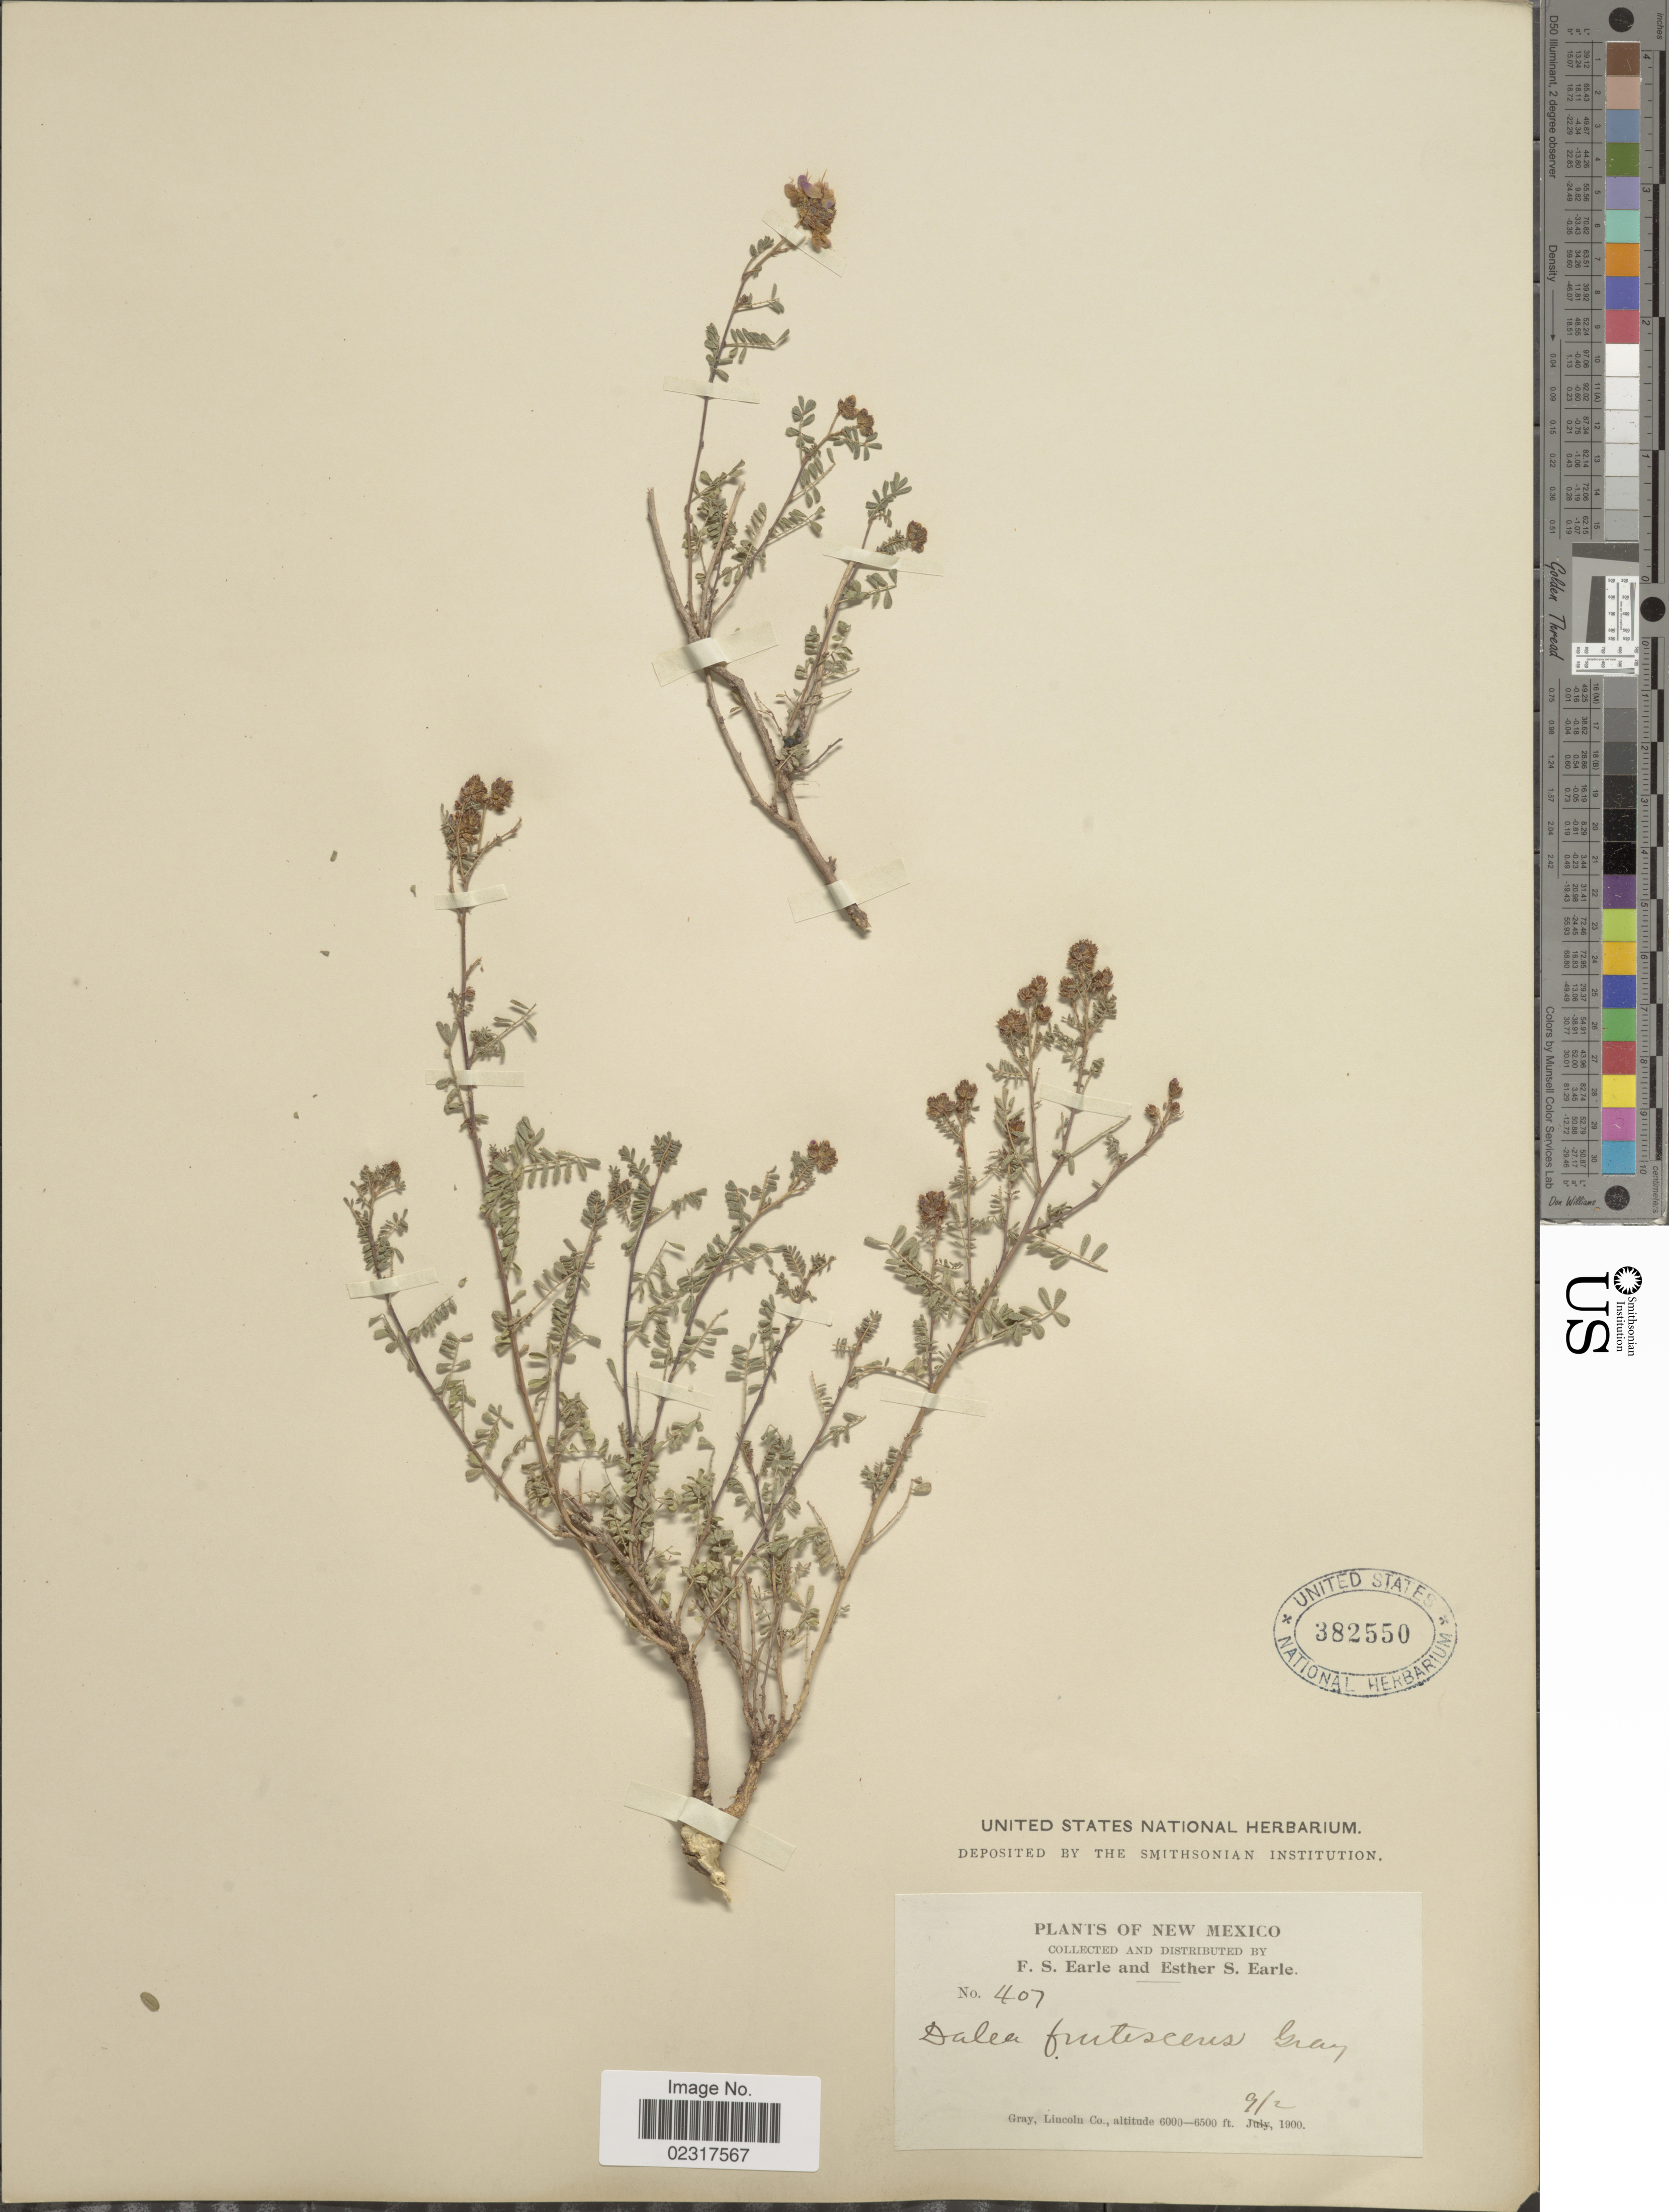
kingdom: Plantae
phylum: Tracheophyta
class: Magnoliopsida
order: Fabales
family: Fabaceae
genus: Dalea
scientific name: Dalea frutescens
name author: A. Gray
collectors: F. S. Earle & E. S. Earle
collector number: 407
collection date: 1900-09-02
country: United States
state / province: New Mexico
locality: Gray, Lincoln Co.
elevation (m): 1829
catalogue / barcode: US 382550